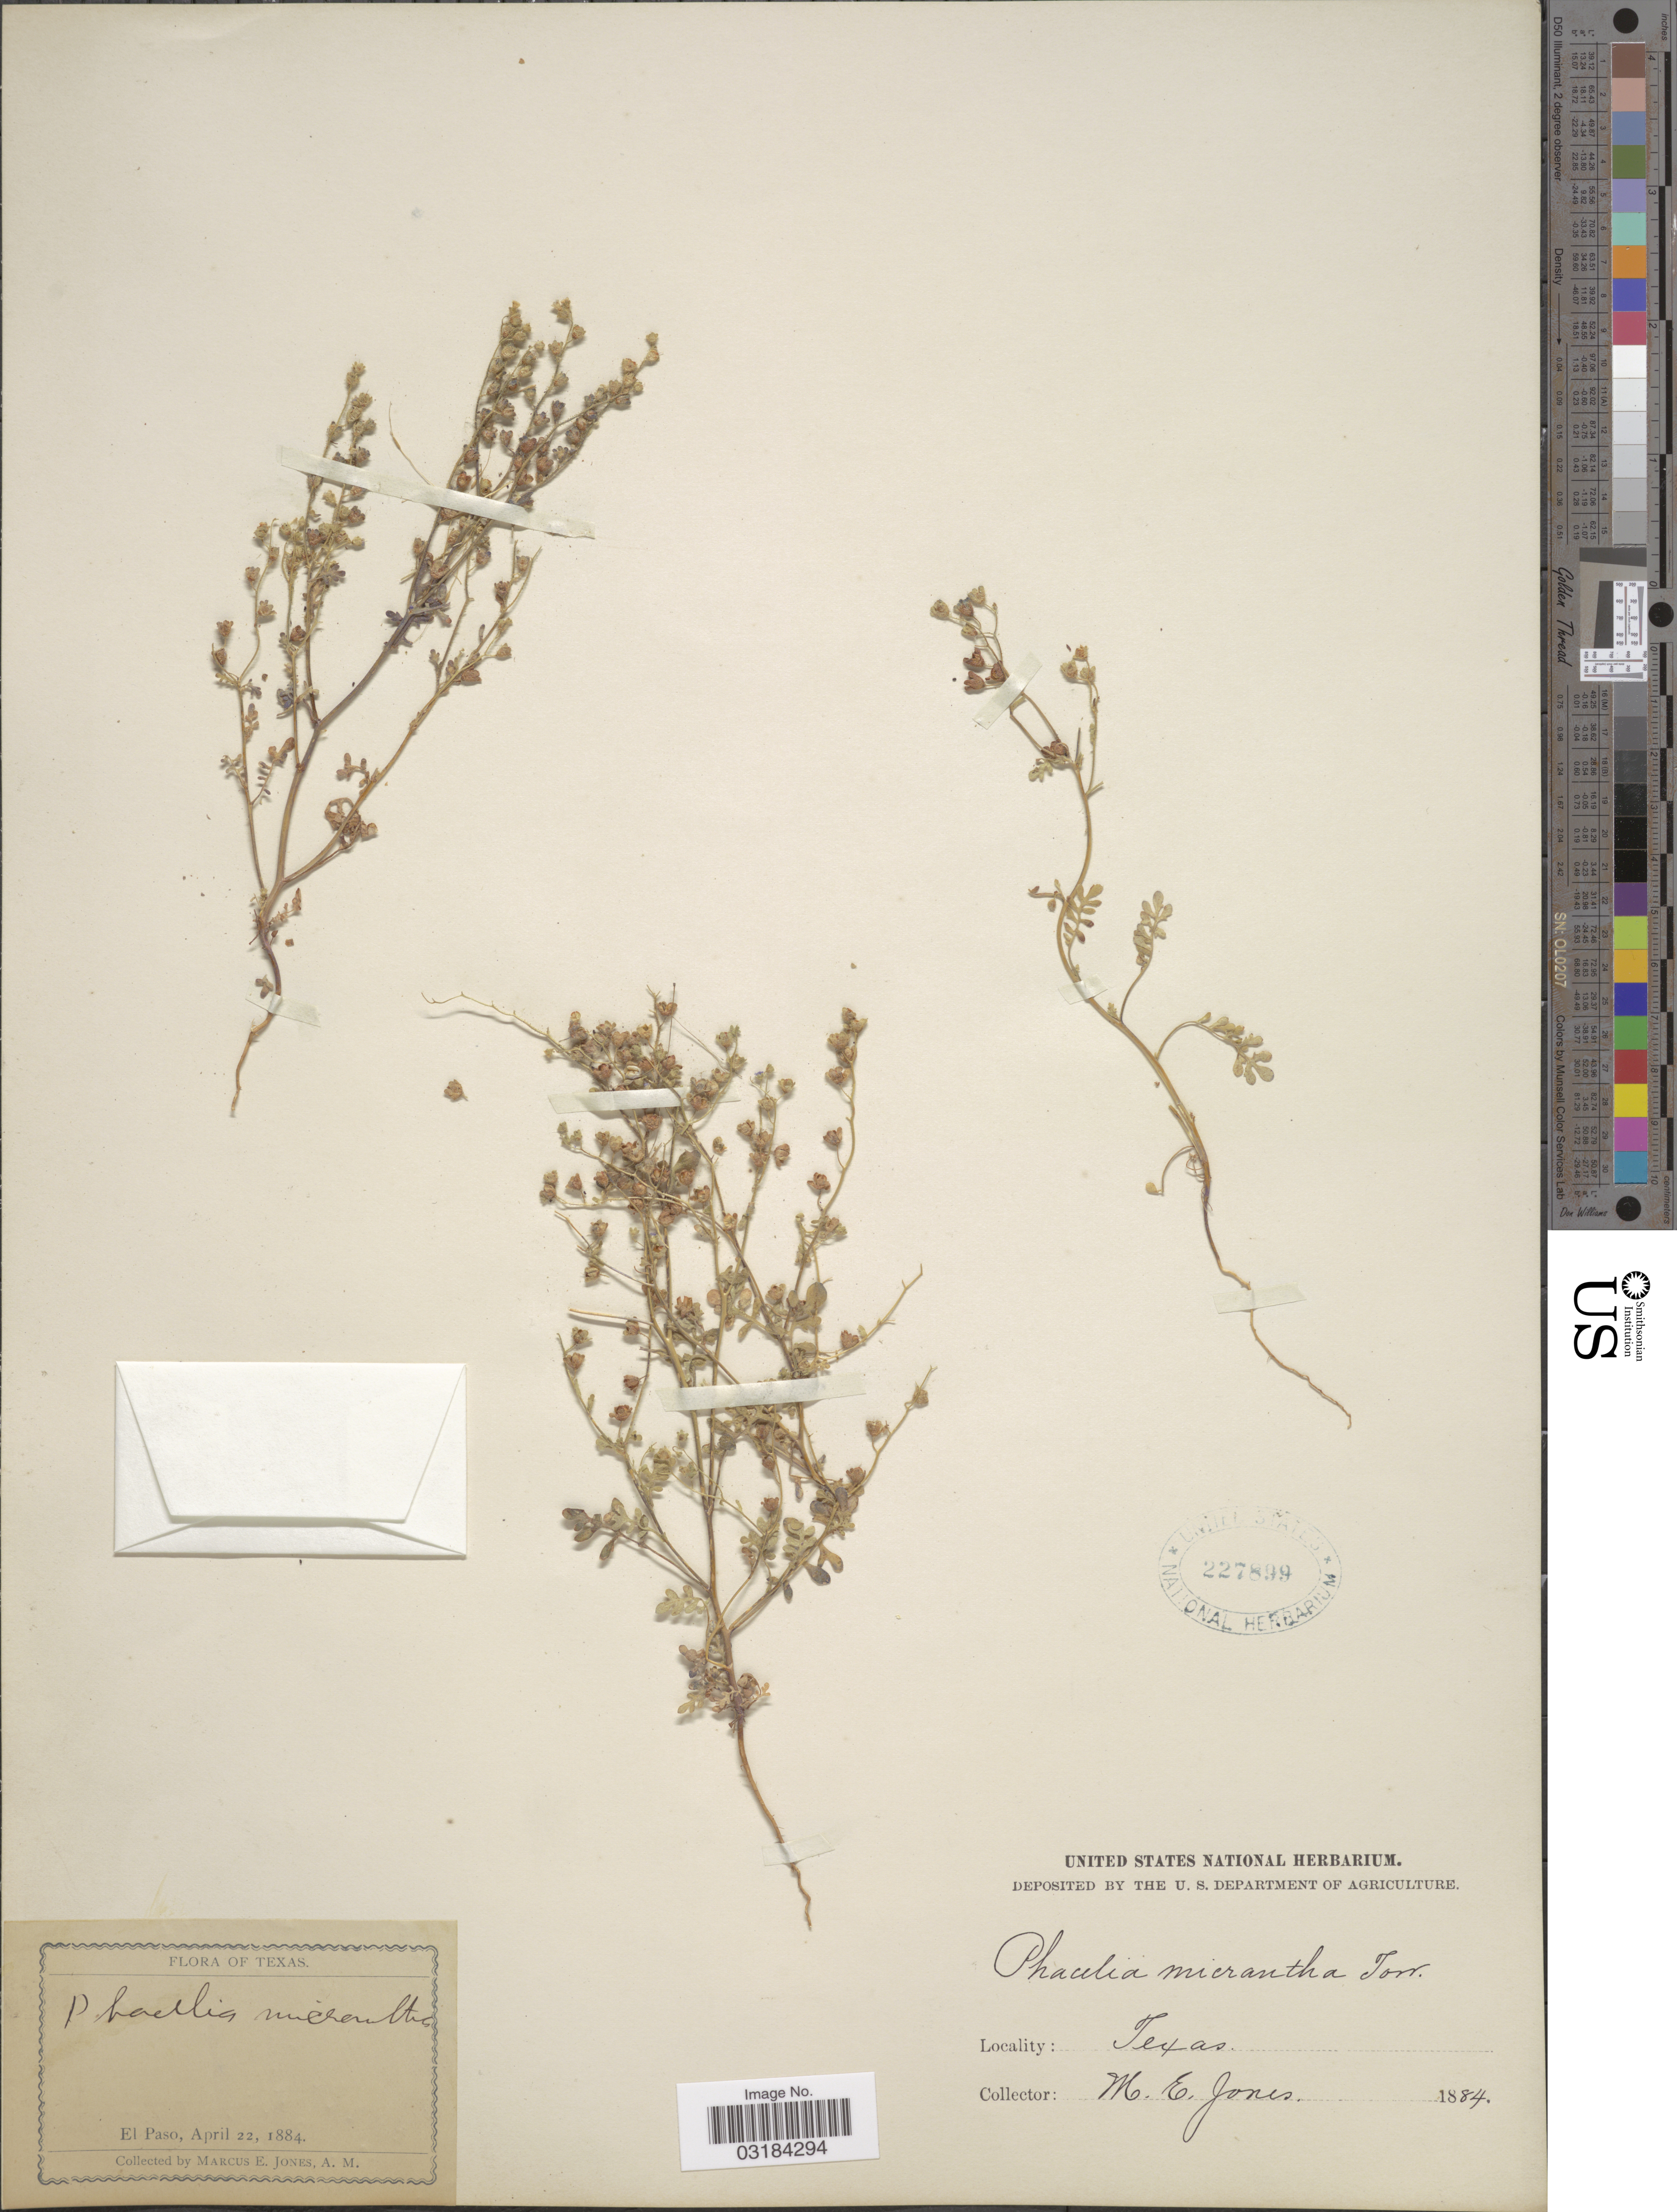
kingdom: Plantae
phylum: Tracheophyta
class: Magnoliopsida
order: Boraginales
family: Hydrophyllaceae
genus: Eucrypta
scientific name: Eucrypta micrantha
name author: (Torr.) A. Heller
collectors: M. E. Jones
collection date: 1884-04-22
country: United States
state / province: Texas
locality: El Paso.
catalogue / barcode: US 227899